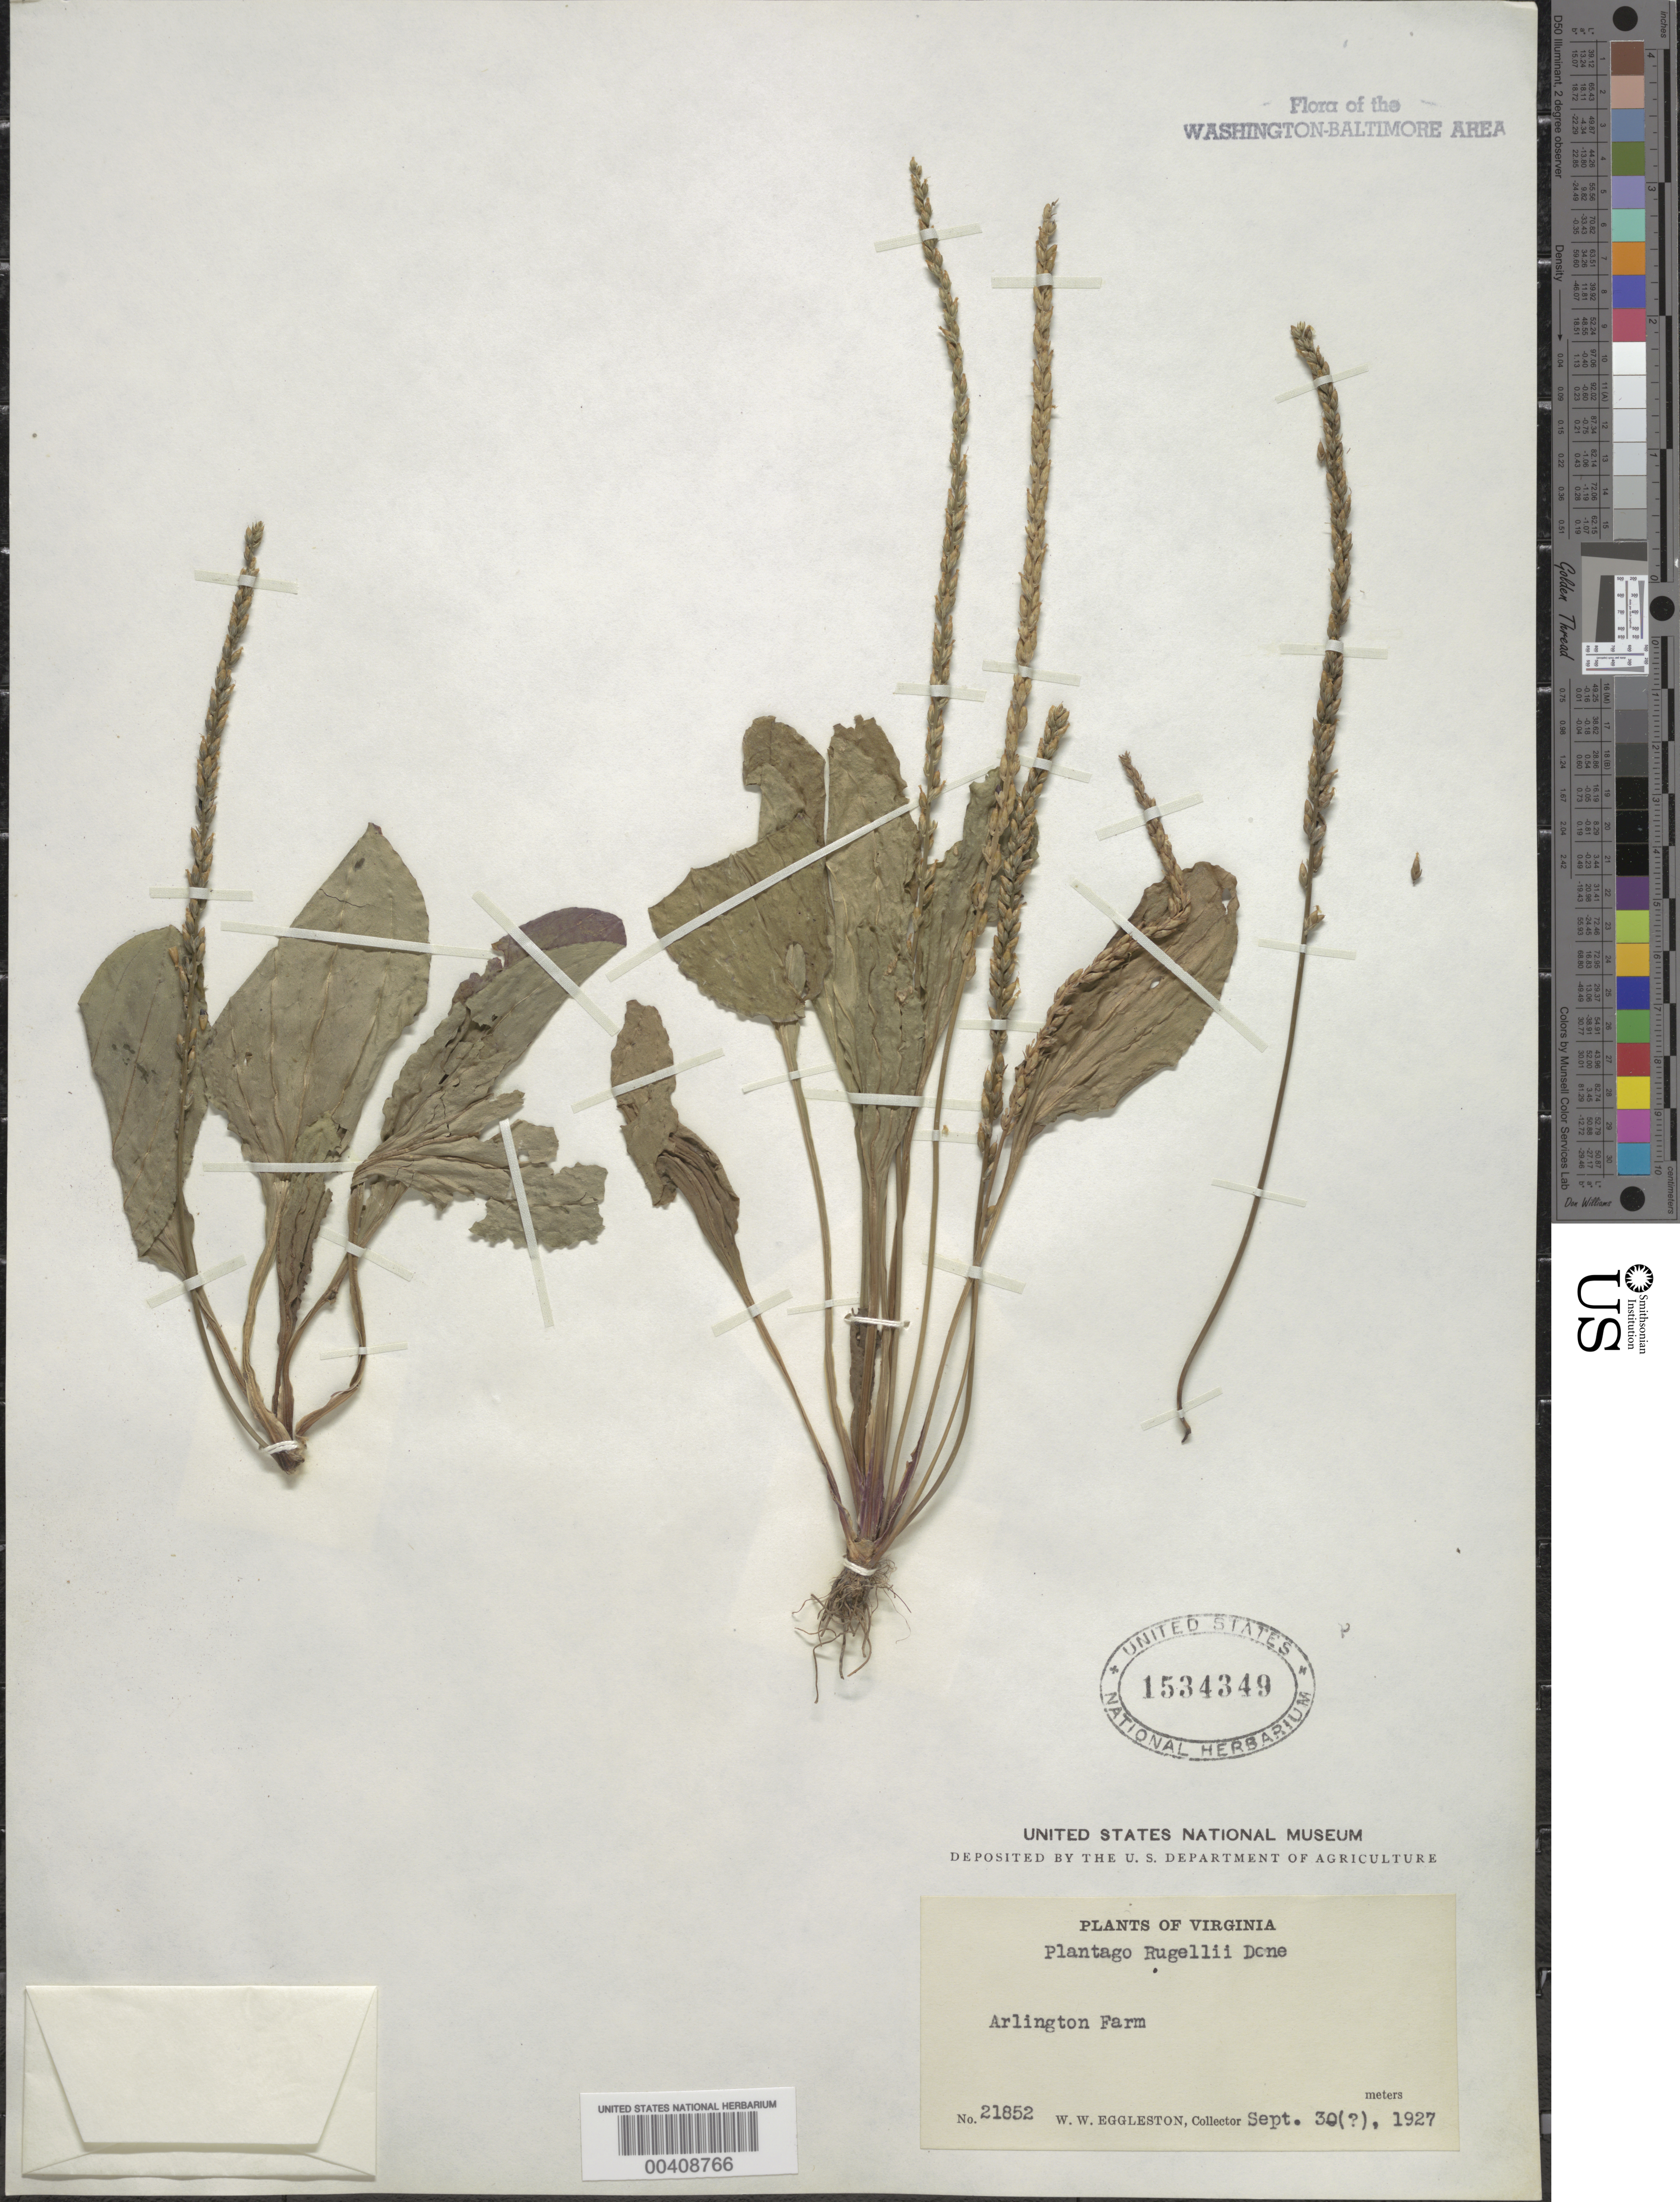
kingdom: Plantae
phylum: Tracheophyta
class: Magnoliopsida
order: Lamiales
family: Plantaginaceae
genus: Plantago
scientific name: Plantago rugelii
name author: Decne.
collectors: W. W. Eggleston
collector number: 21852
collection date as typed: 30 Sep 1927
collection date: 1927-09-30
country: United States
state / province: Virginia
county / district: Arlington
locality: Arlington Farm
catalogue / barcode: US 1534349